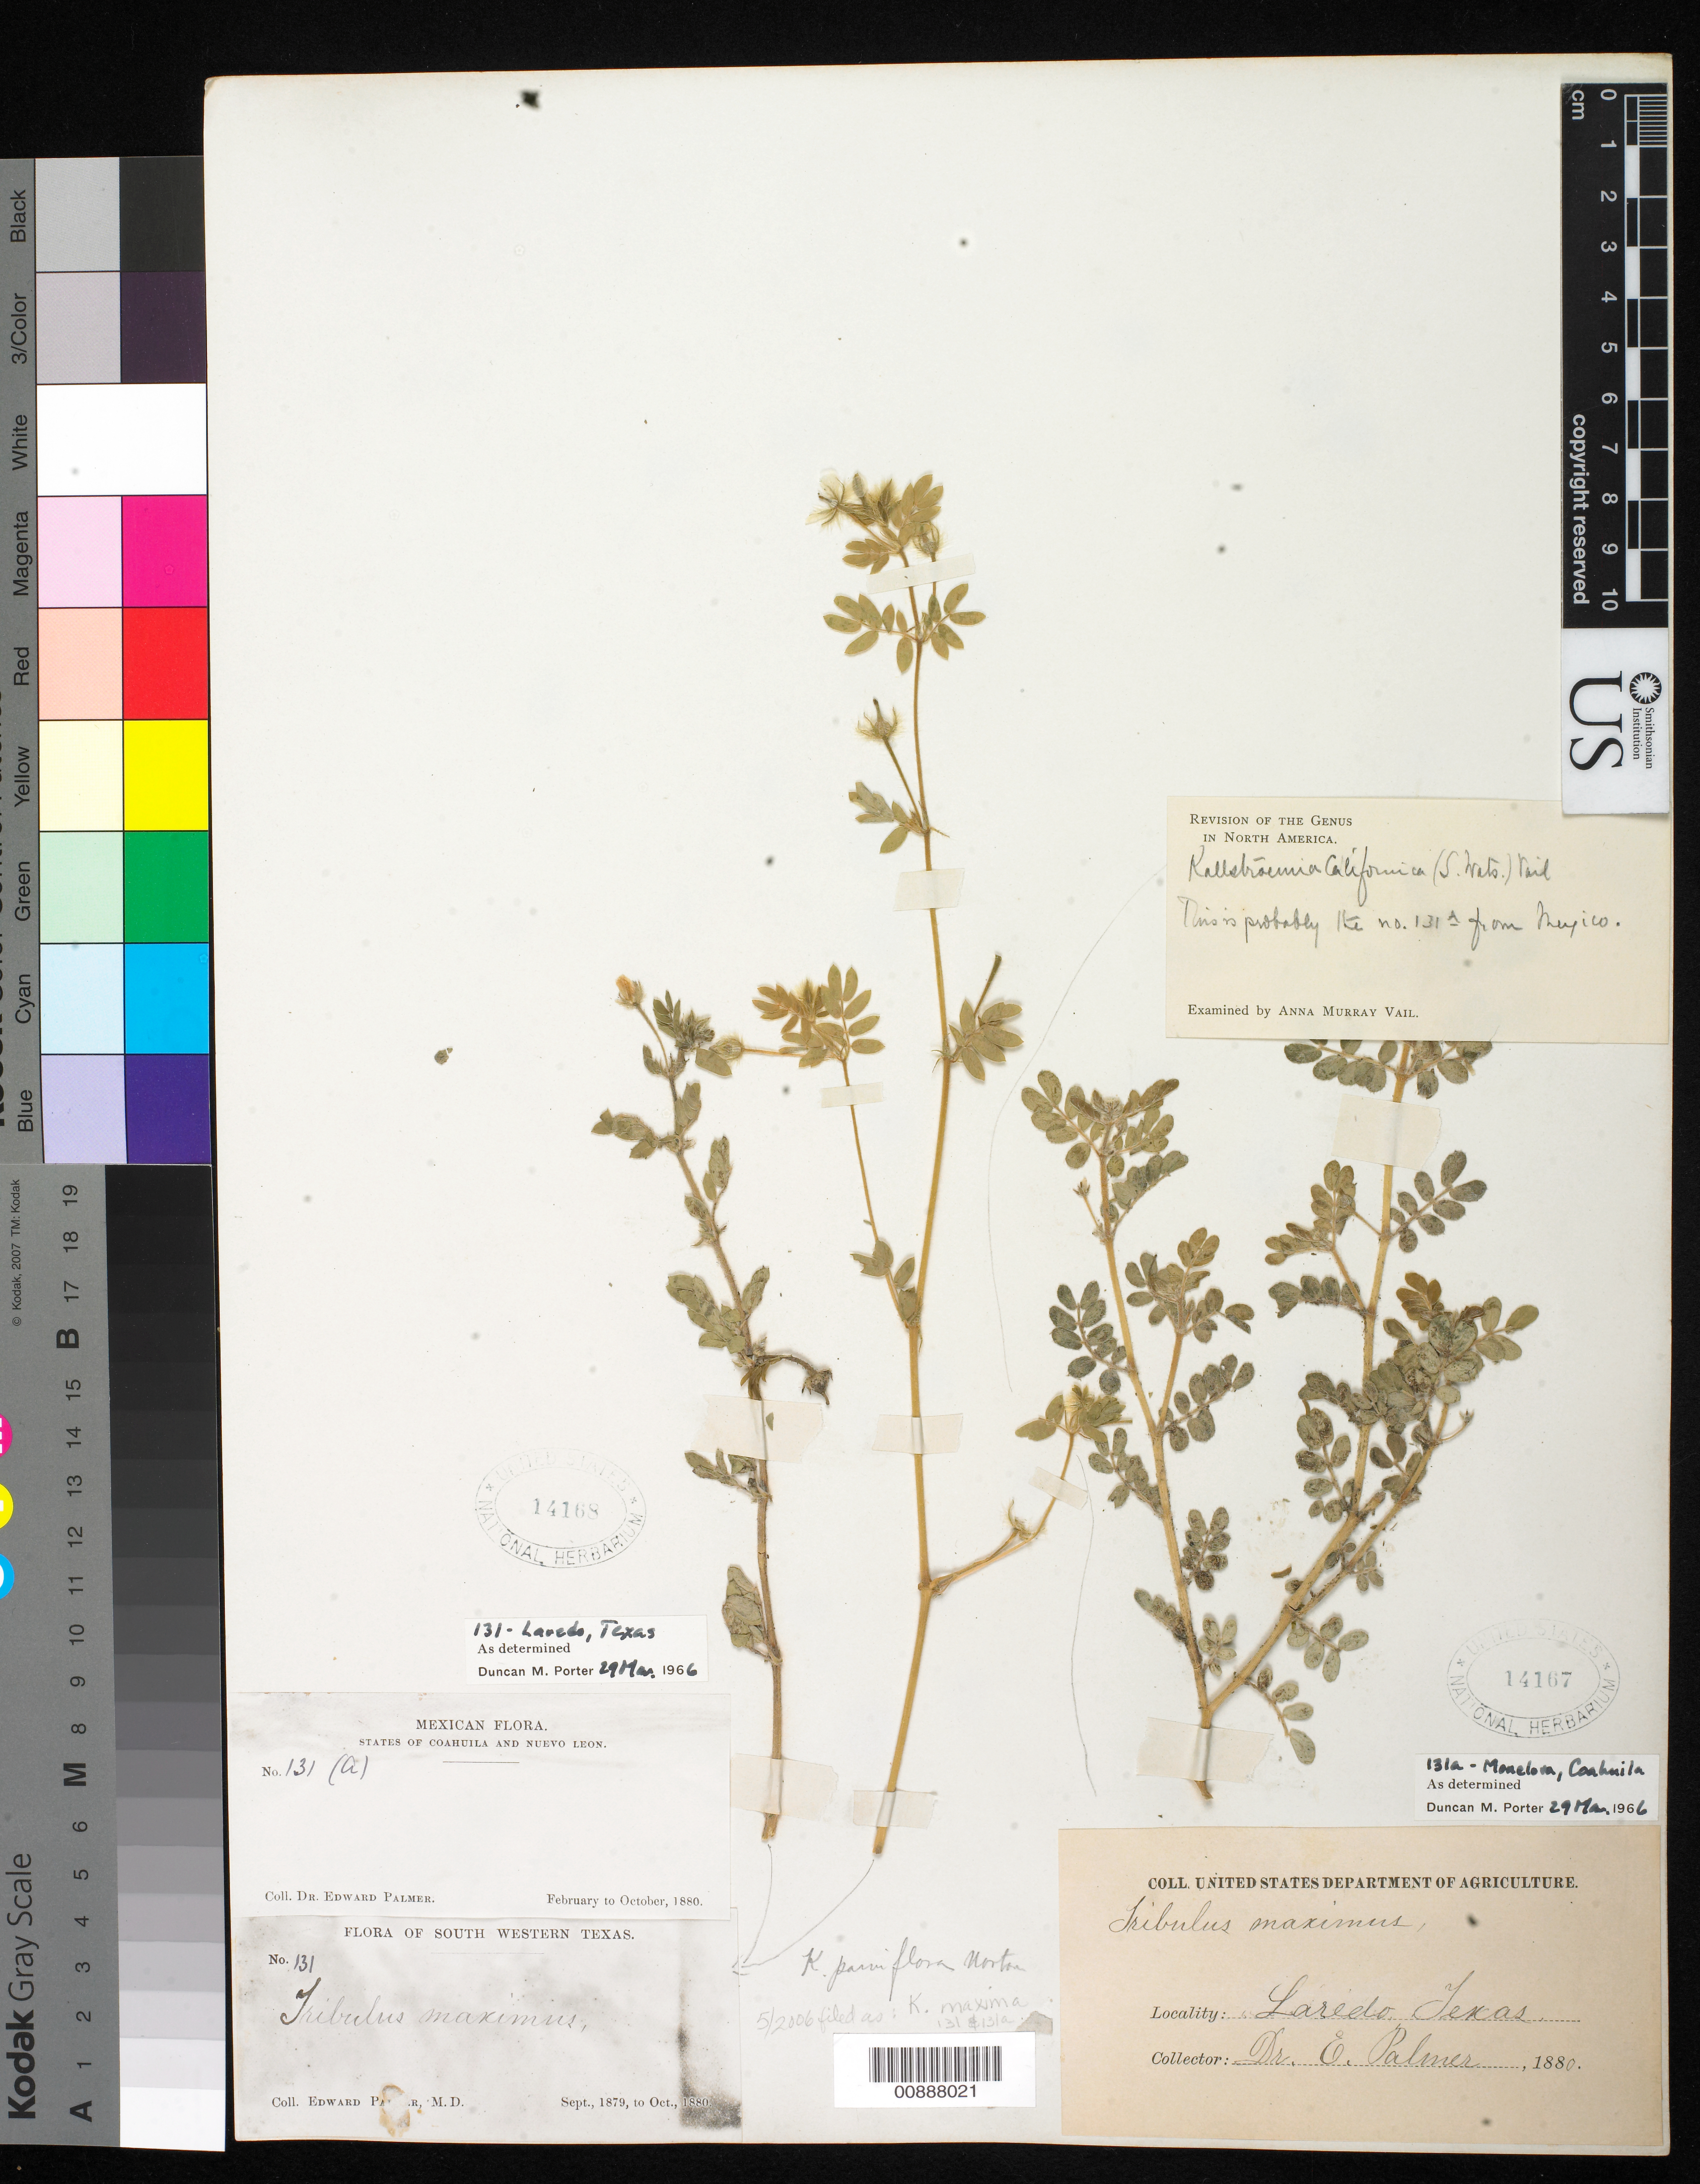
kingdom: Plantae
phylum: Tracheophyta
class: Magnoliopsida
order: Zygophyllales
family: Zygophyllaceae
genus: Kallstroemia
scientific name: Kallstroemia maxima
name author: (L.) Hook. & Arn.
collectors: E. Palmer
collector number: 131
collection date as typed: Sep 1879 to -- Oct 1880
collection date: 1879-09/1880-10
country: United States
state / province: Texas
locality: Laredo, Texas.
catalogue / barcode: US 14168-2